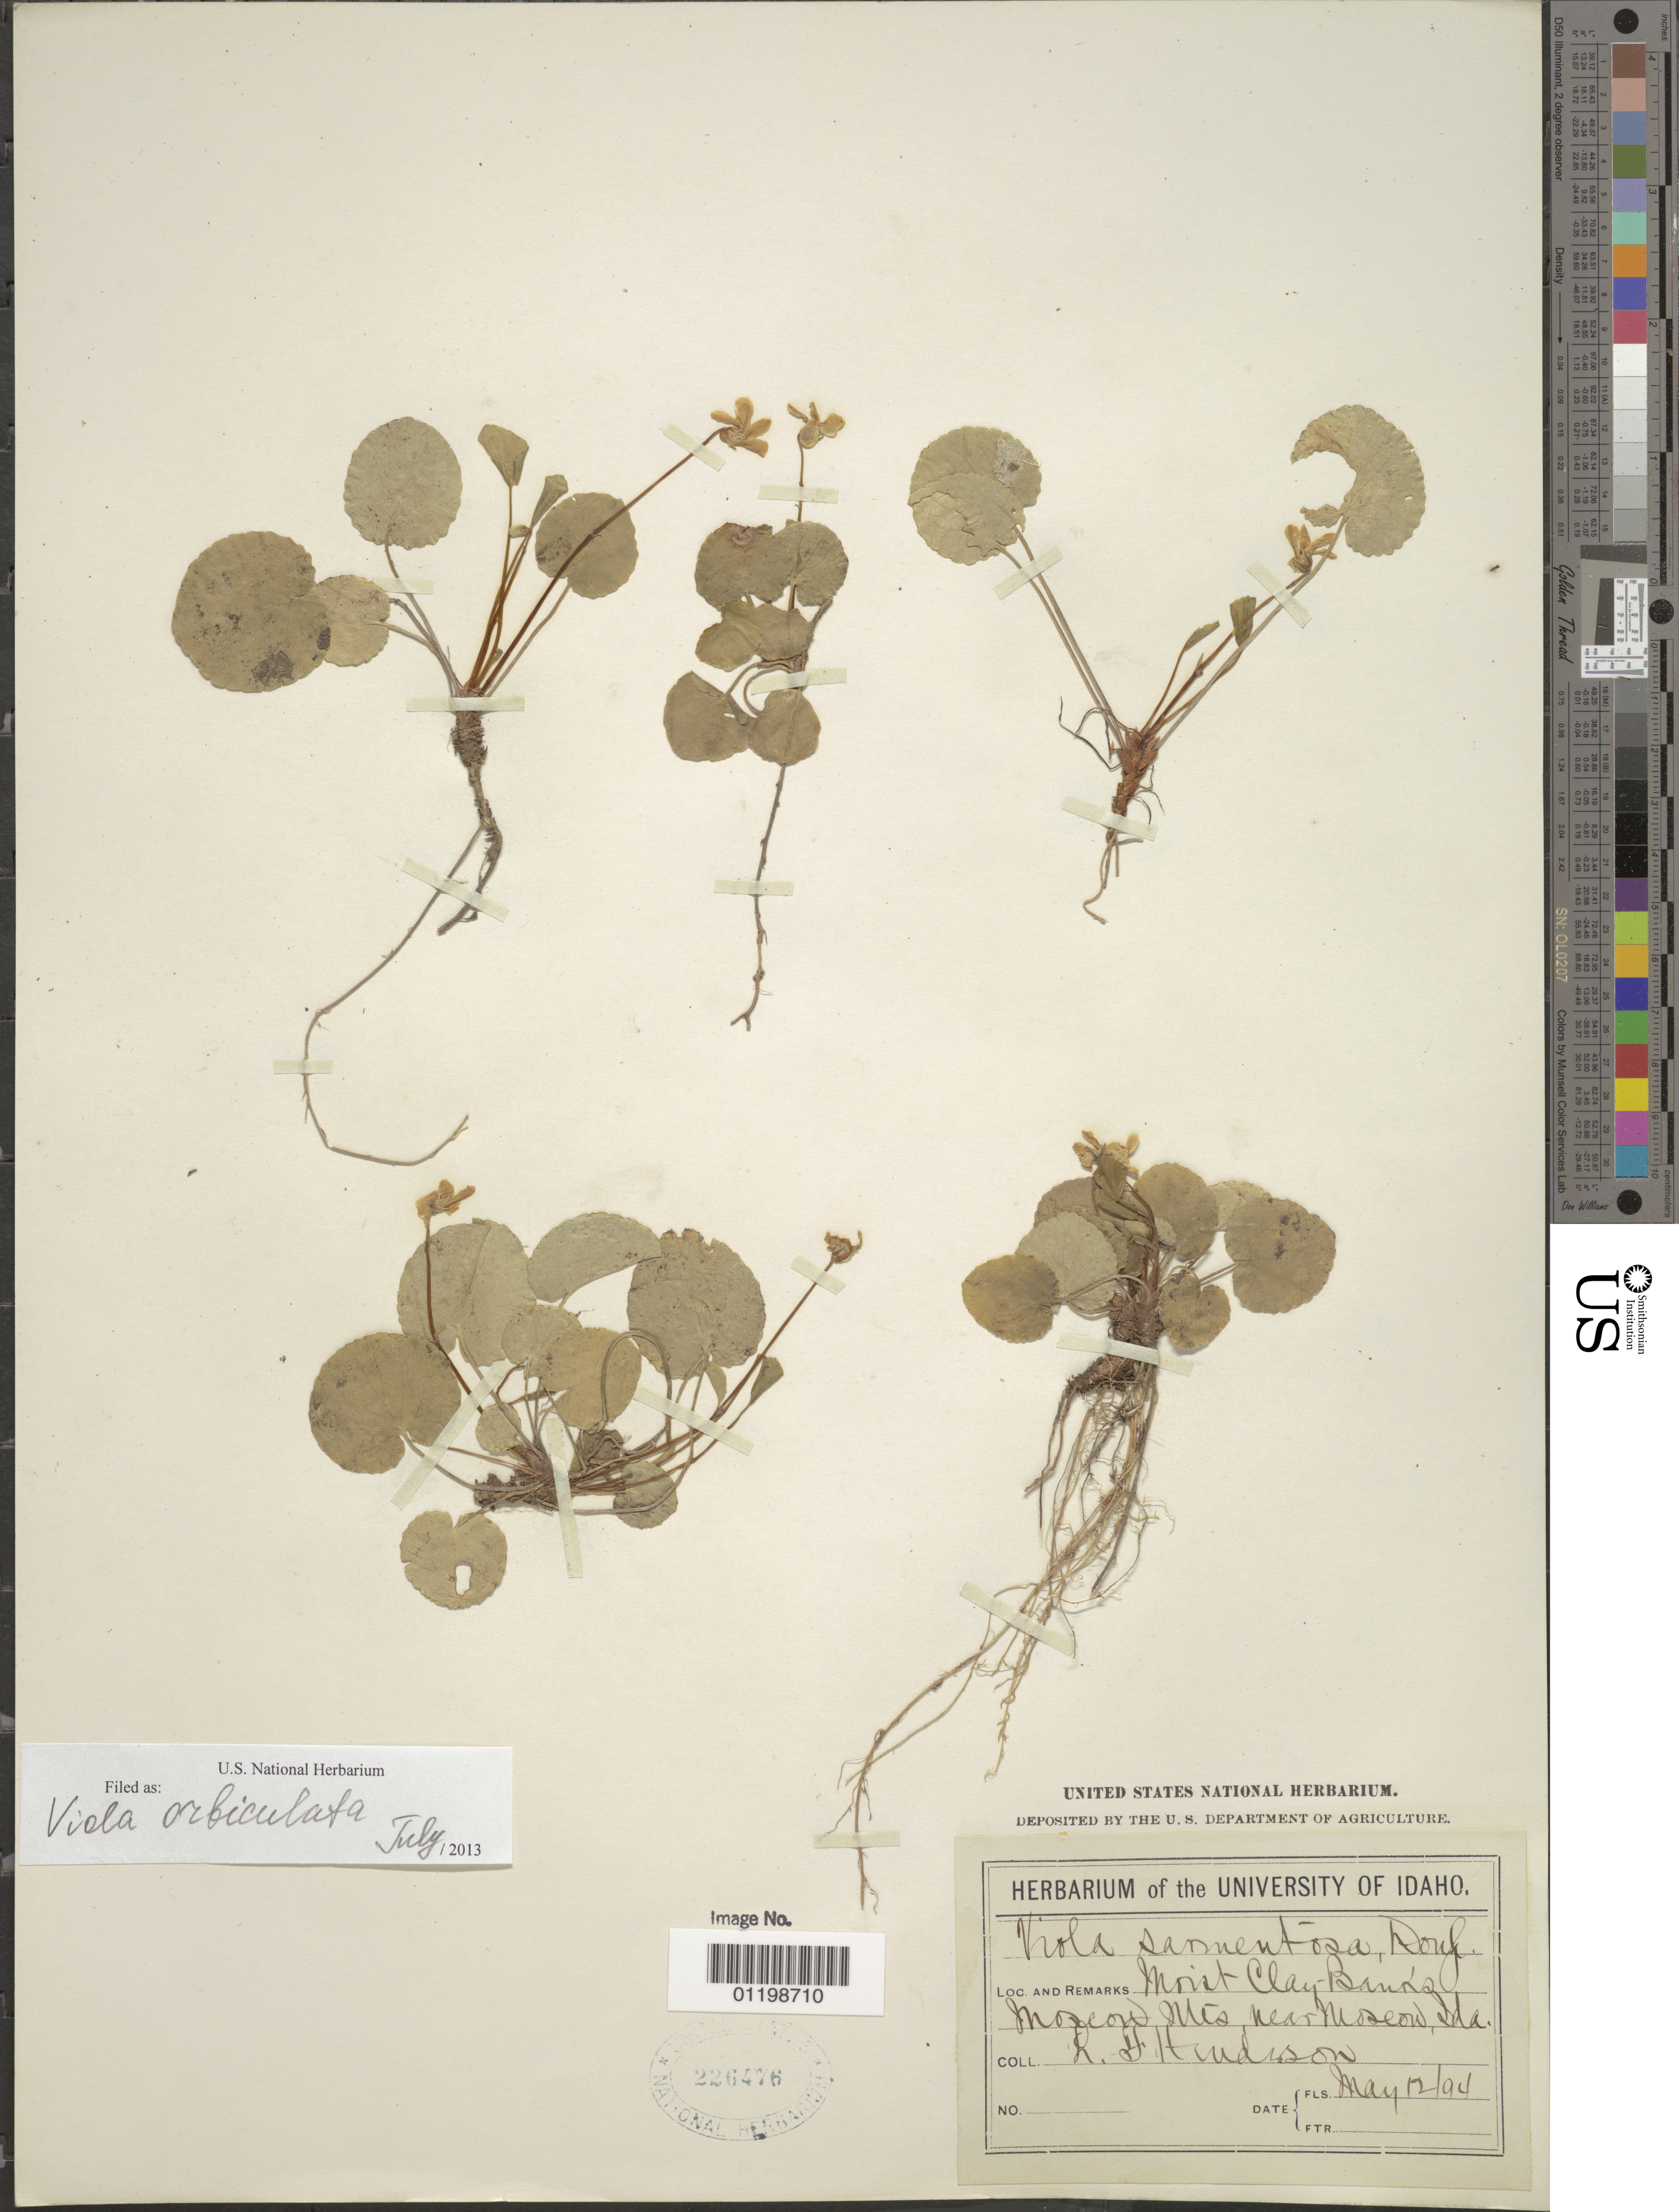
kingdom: Plantae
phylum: Tracheophyta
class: Magnoliopsida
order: Malpighiales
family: Violaceae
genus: Viola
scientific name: Viola orbiculata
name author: Geyer ex Hook.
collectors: L. F. Henderson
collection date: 1894-05-12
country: United States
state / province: Idaho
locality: Moscow Mts.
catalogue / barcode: US 226476